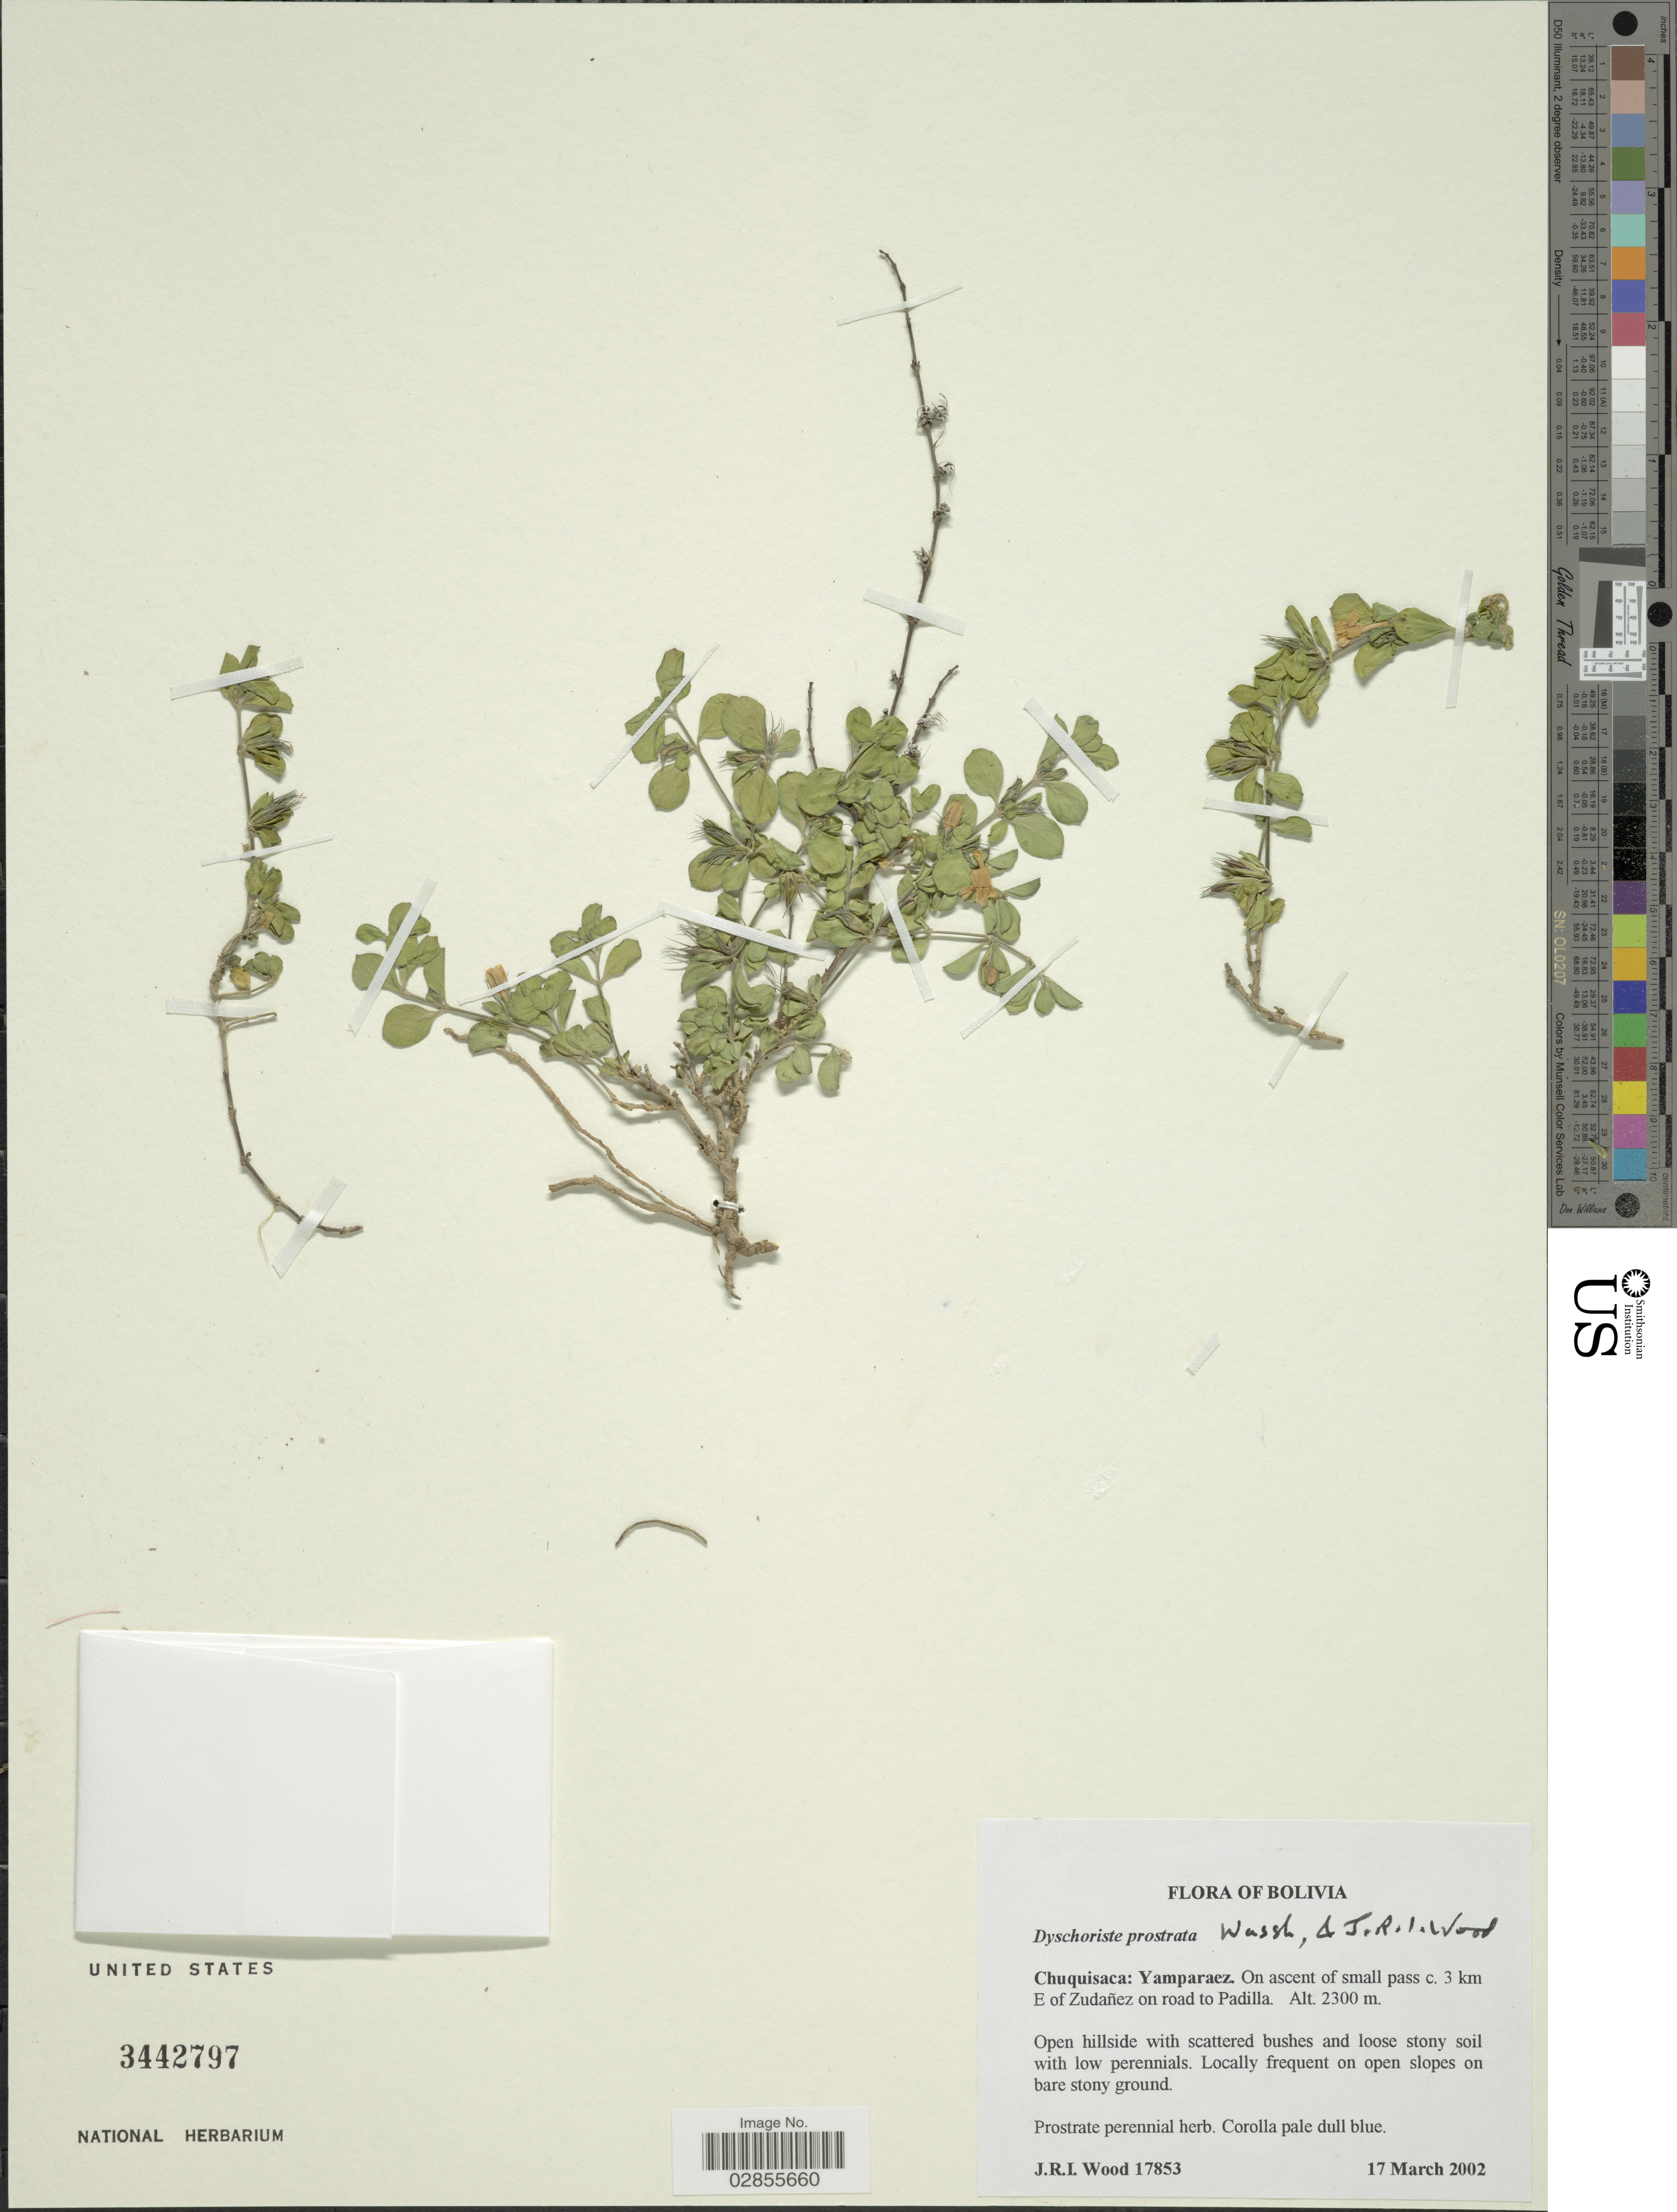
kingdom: Plantae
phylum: Tracheophyta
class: Magnoliopsida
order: Lamiales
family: Acanthaceae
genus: Dyschoriste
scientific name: Dyschoriste prostrata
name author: Wassh. & J.R.I. Wood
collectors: J. R. I. Wood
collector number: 17853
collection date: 2002-03-17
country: Bolivia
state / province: Chuquisaca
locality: Yamparaez. On ascent of small pass c. 3 km E of Zudañez on road to Padilla.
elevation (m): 2300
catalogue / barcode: US 3442797